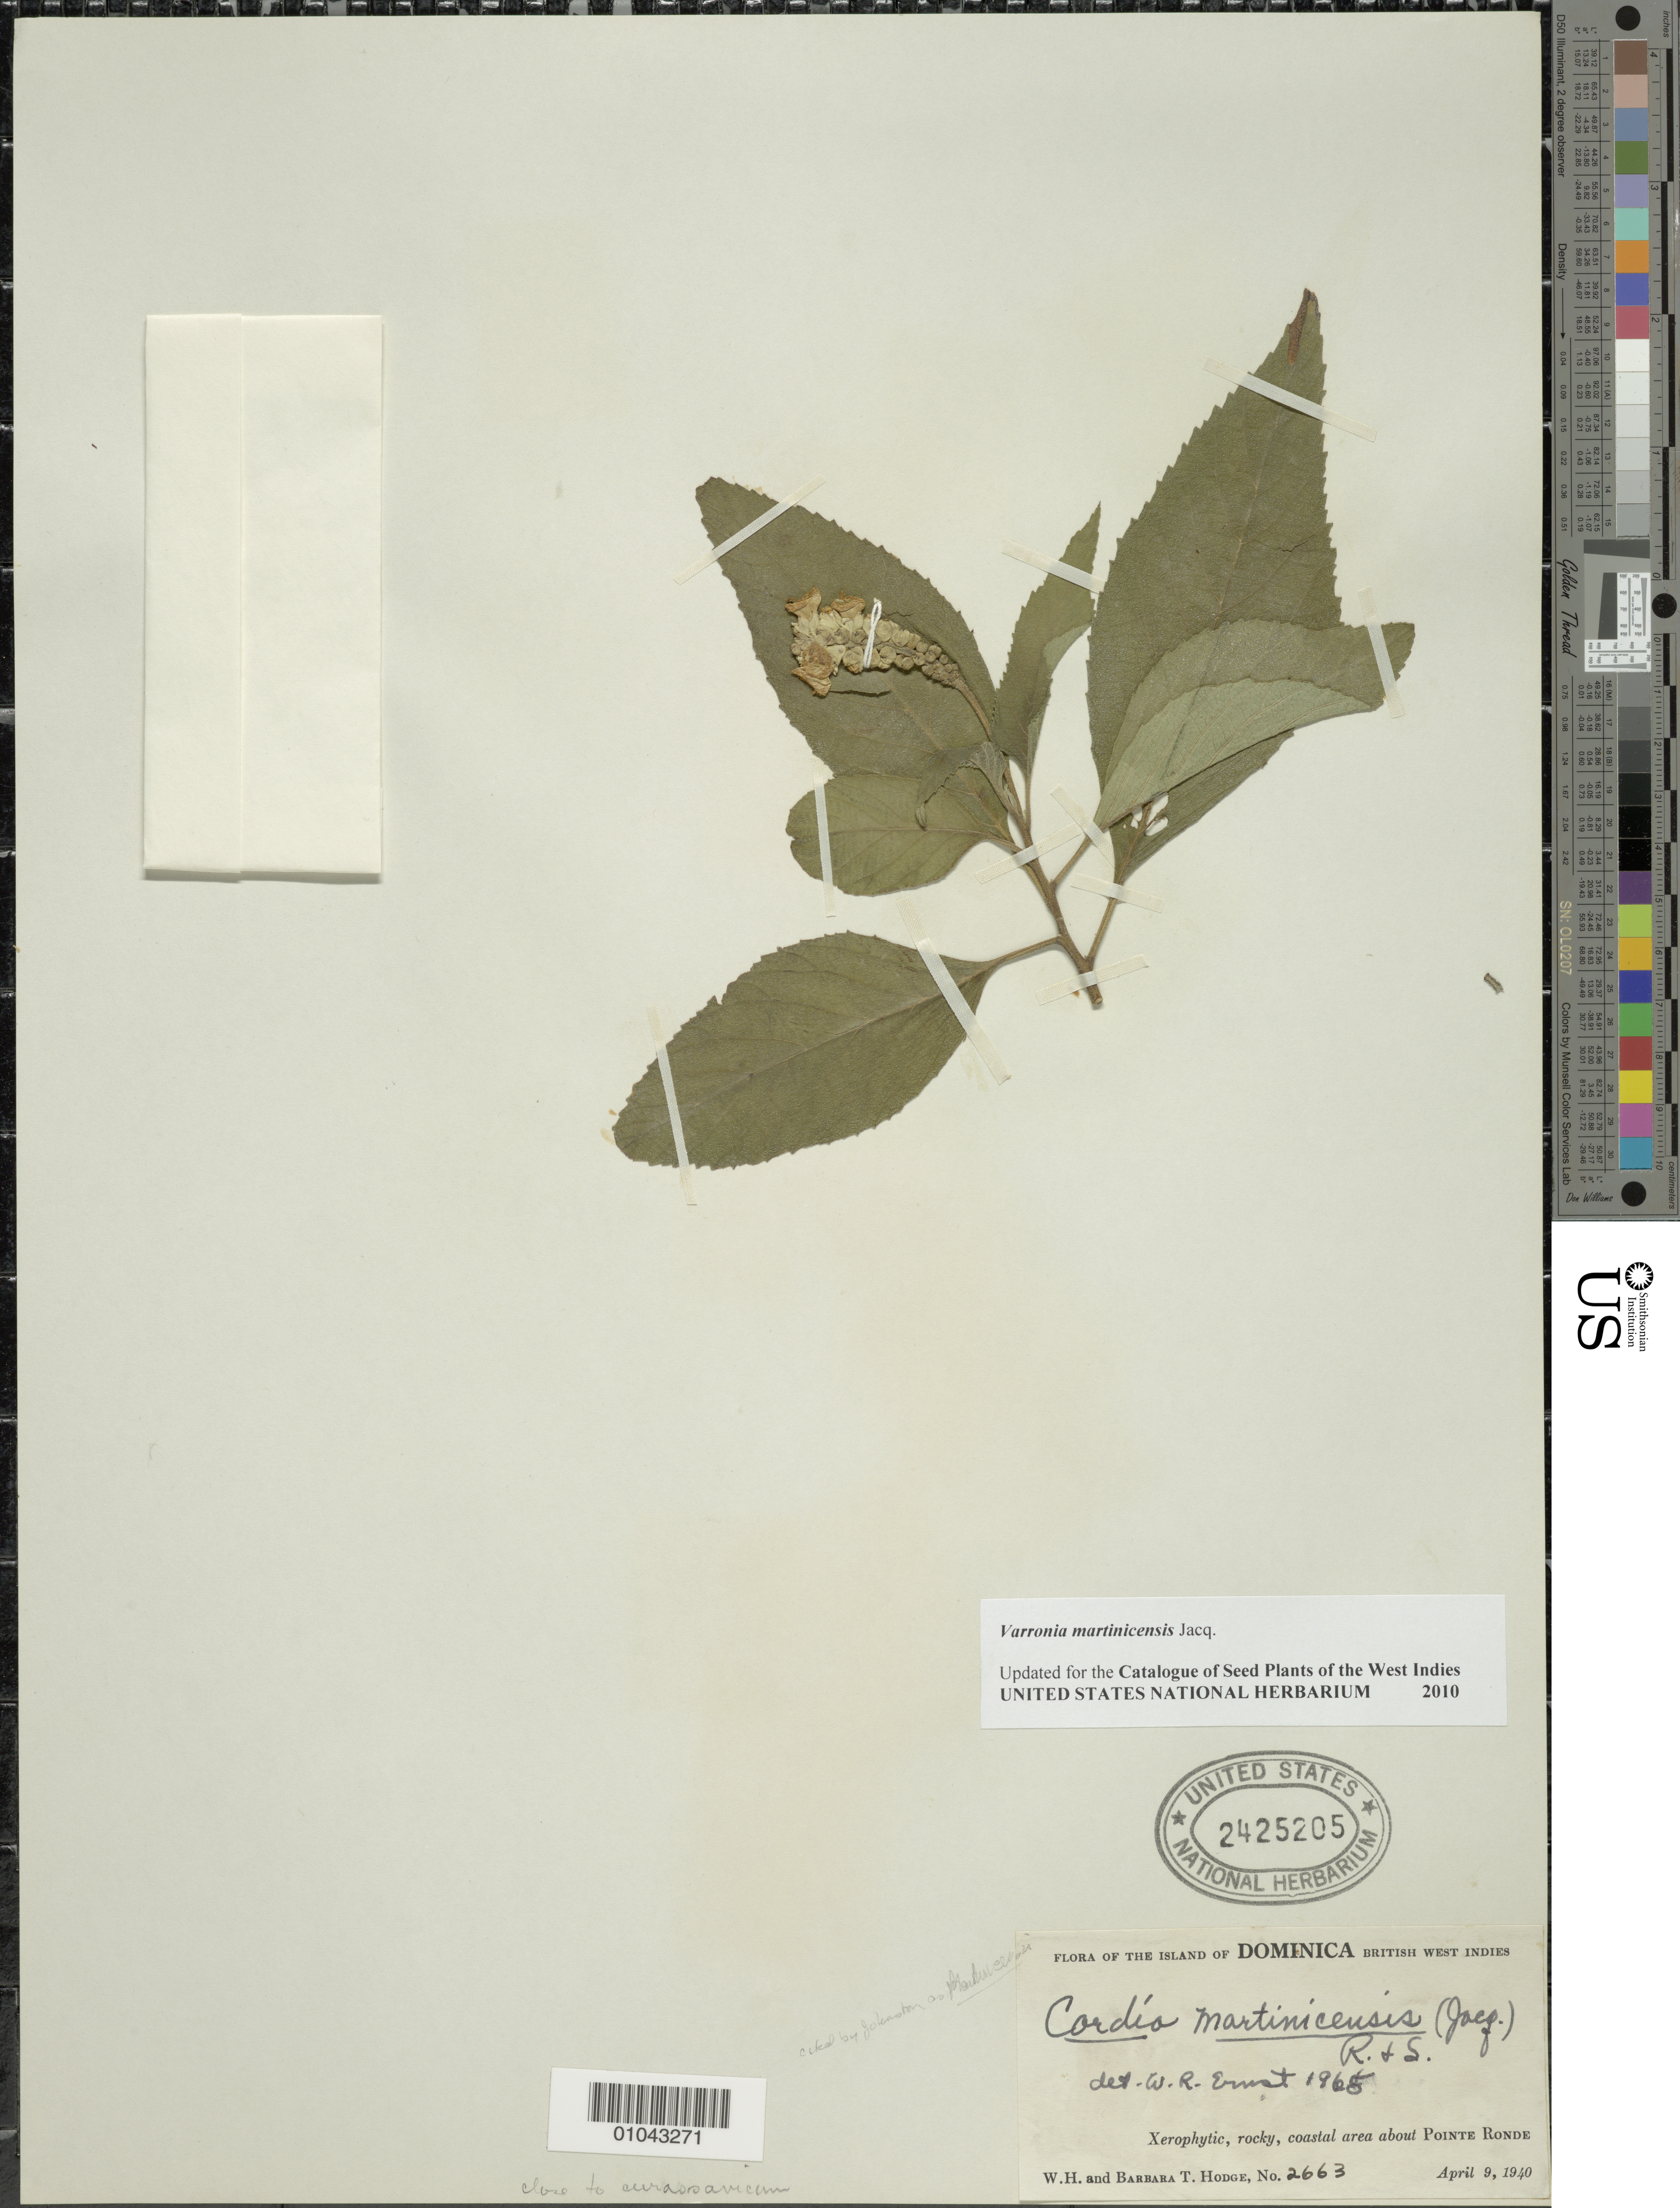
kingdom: Plantae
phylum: Tracheophyta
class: Magnoliopsida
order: Boraginales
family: Cordiaceae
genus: Varronia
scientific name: Varronia martinicensis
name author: Jacq.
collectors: W. Hodge & B. Hodge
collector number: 2663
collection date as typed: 09 Apr 1940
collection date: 1940-04-09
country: Dominica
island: Dominica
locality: Pointe Ronde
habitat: Xerophytic, rocky, coastal area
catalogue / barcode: US 2425205